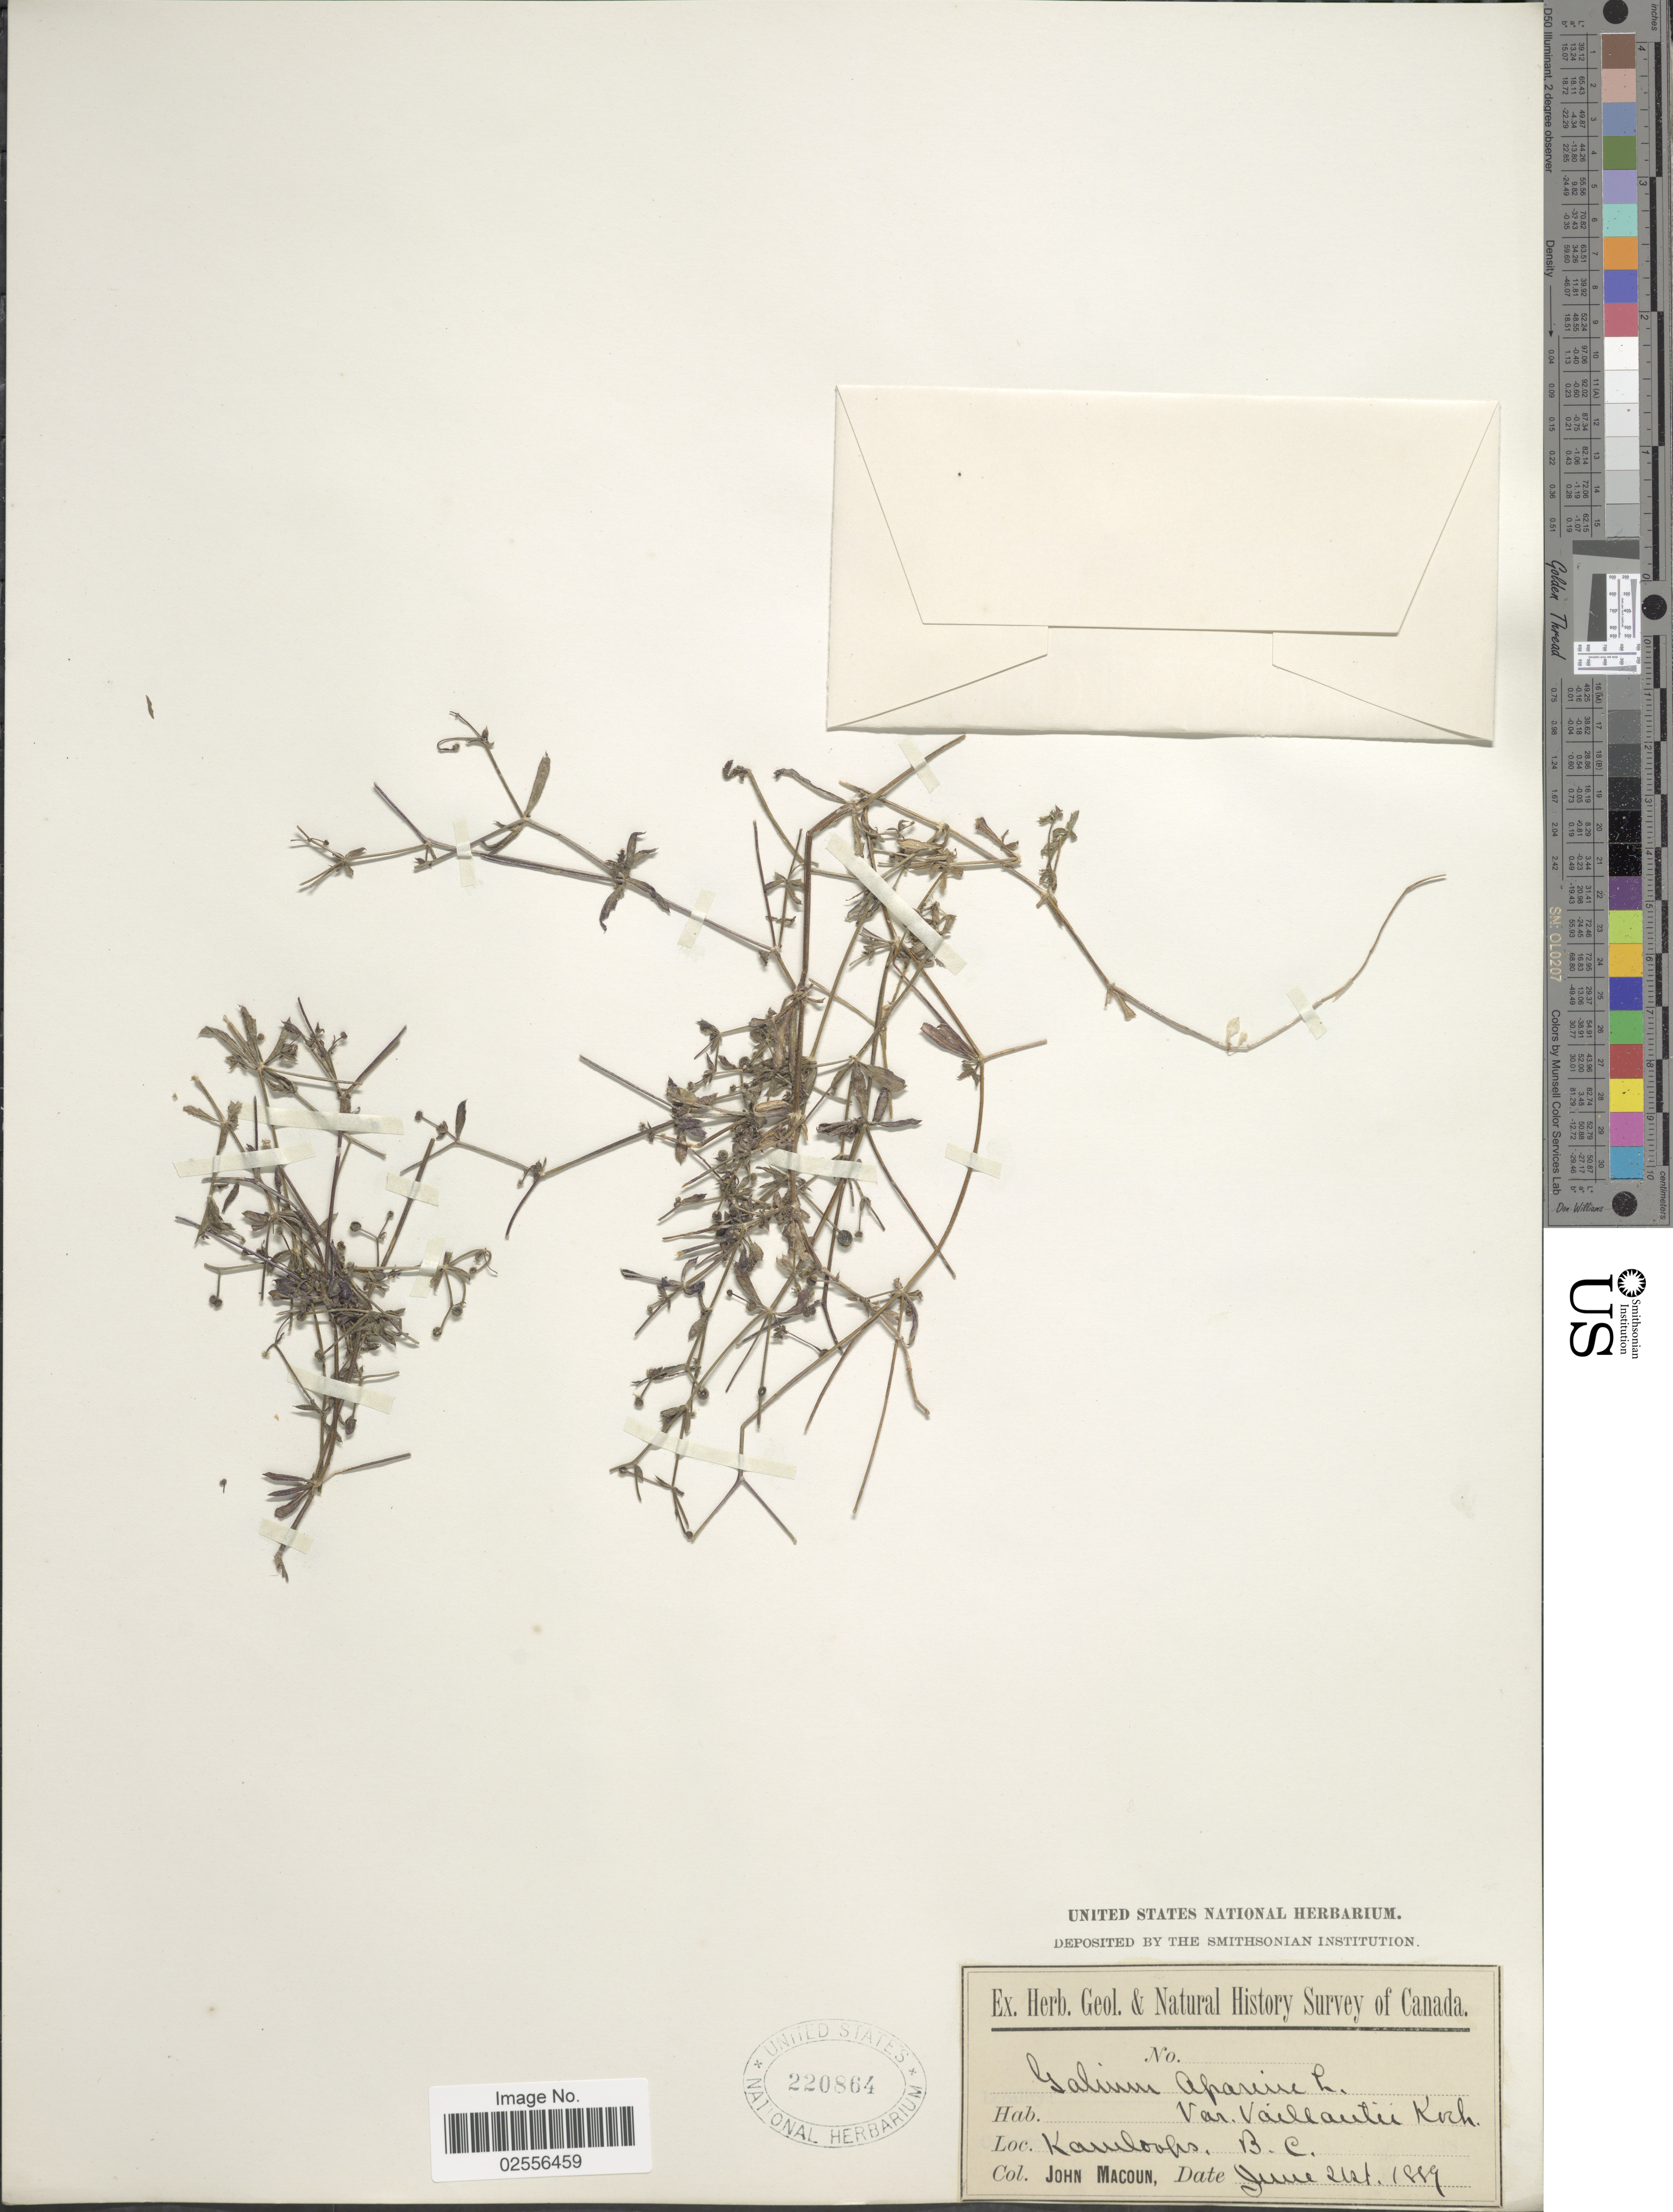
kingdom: Plantae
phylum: Tracheophyta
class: Magnoliopsida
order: Gentianales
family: Rubiaceae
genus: Galium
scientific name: Galium aparine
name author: L.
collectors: J. Macoun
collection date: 1889-06-21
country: Canada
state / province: British Columbia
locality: Kamloops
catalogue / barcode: US 220864